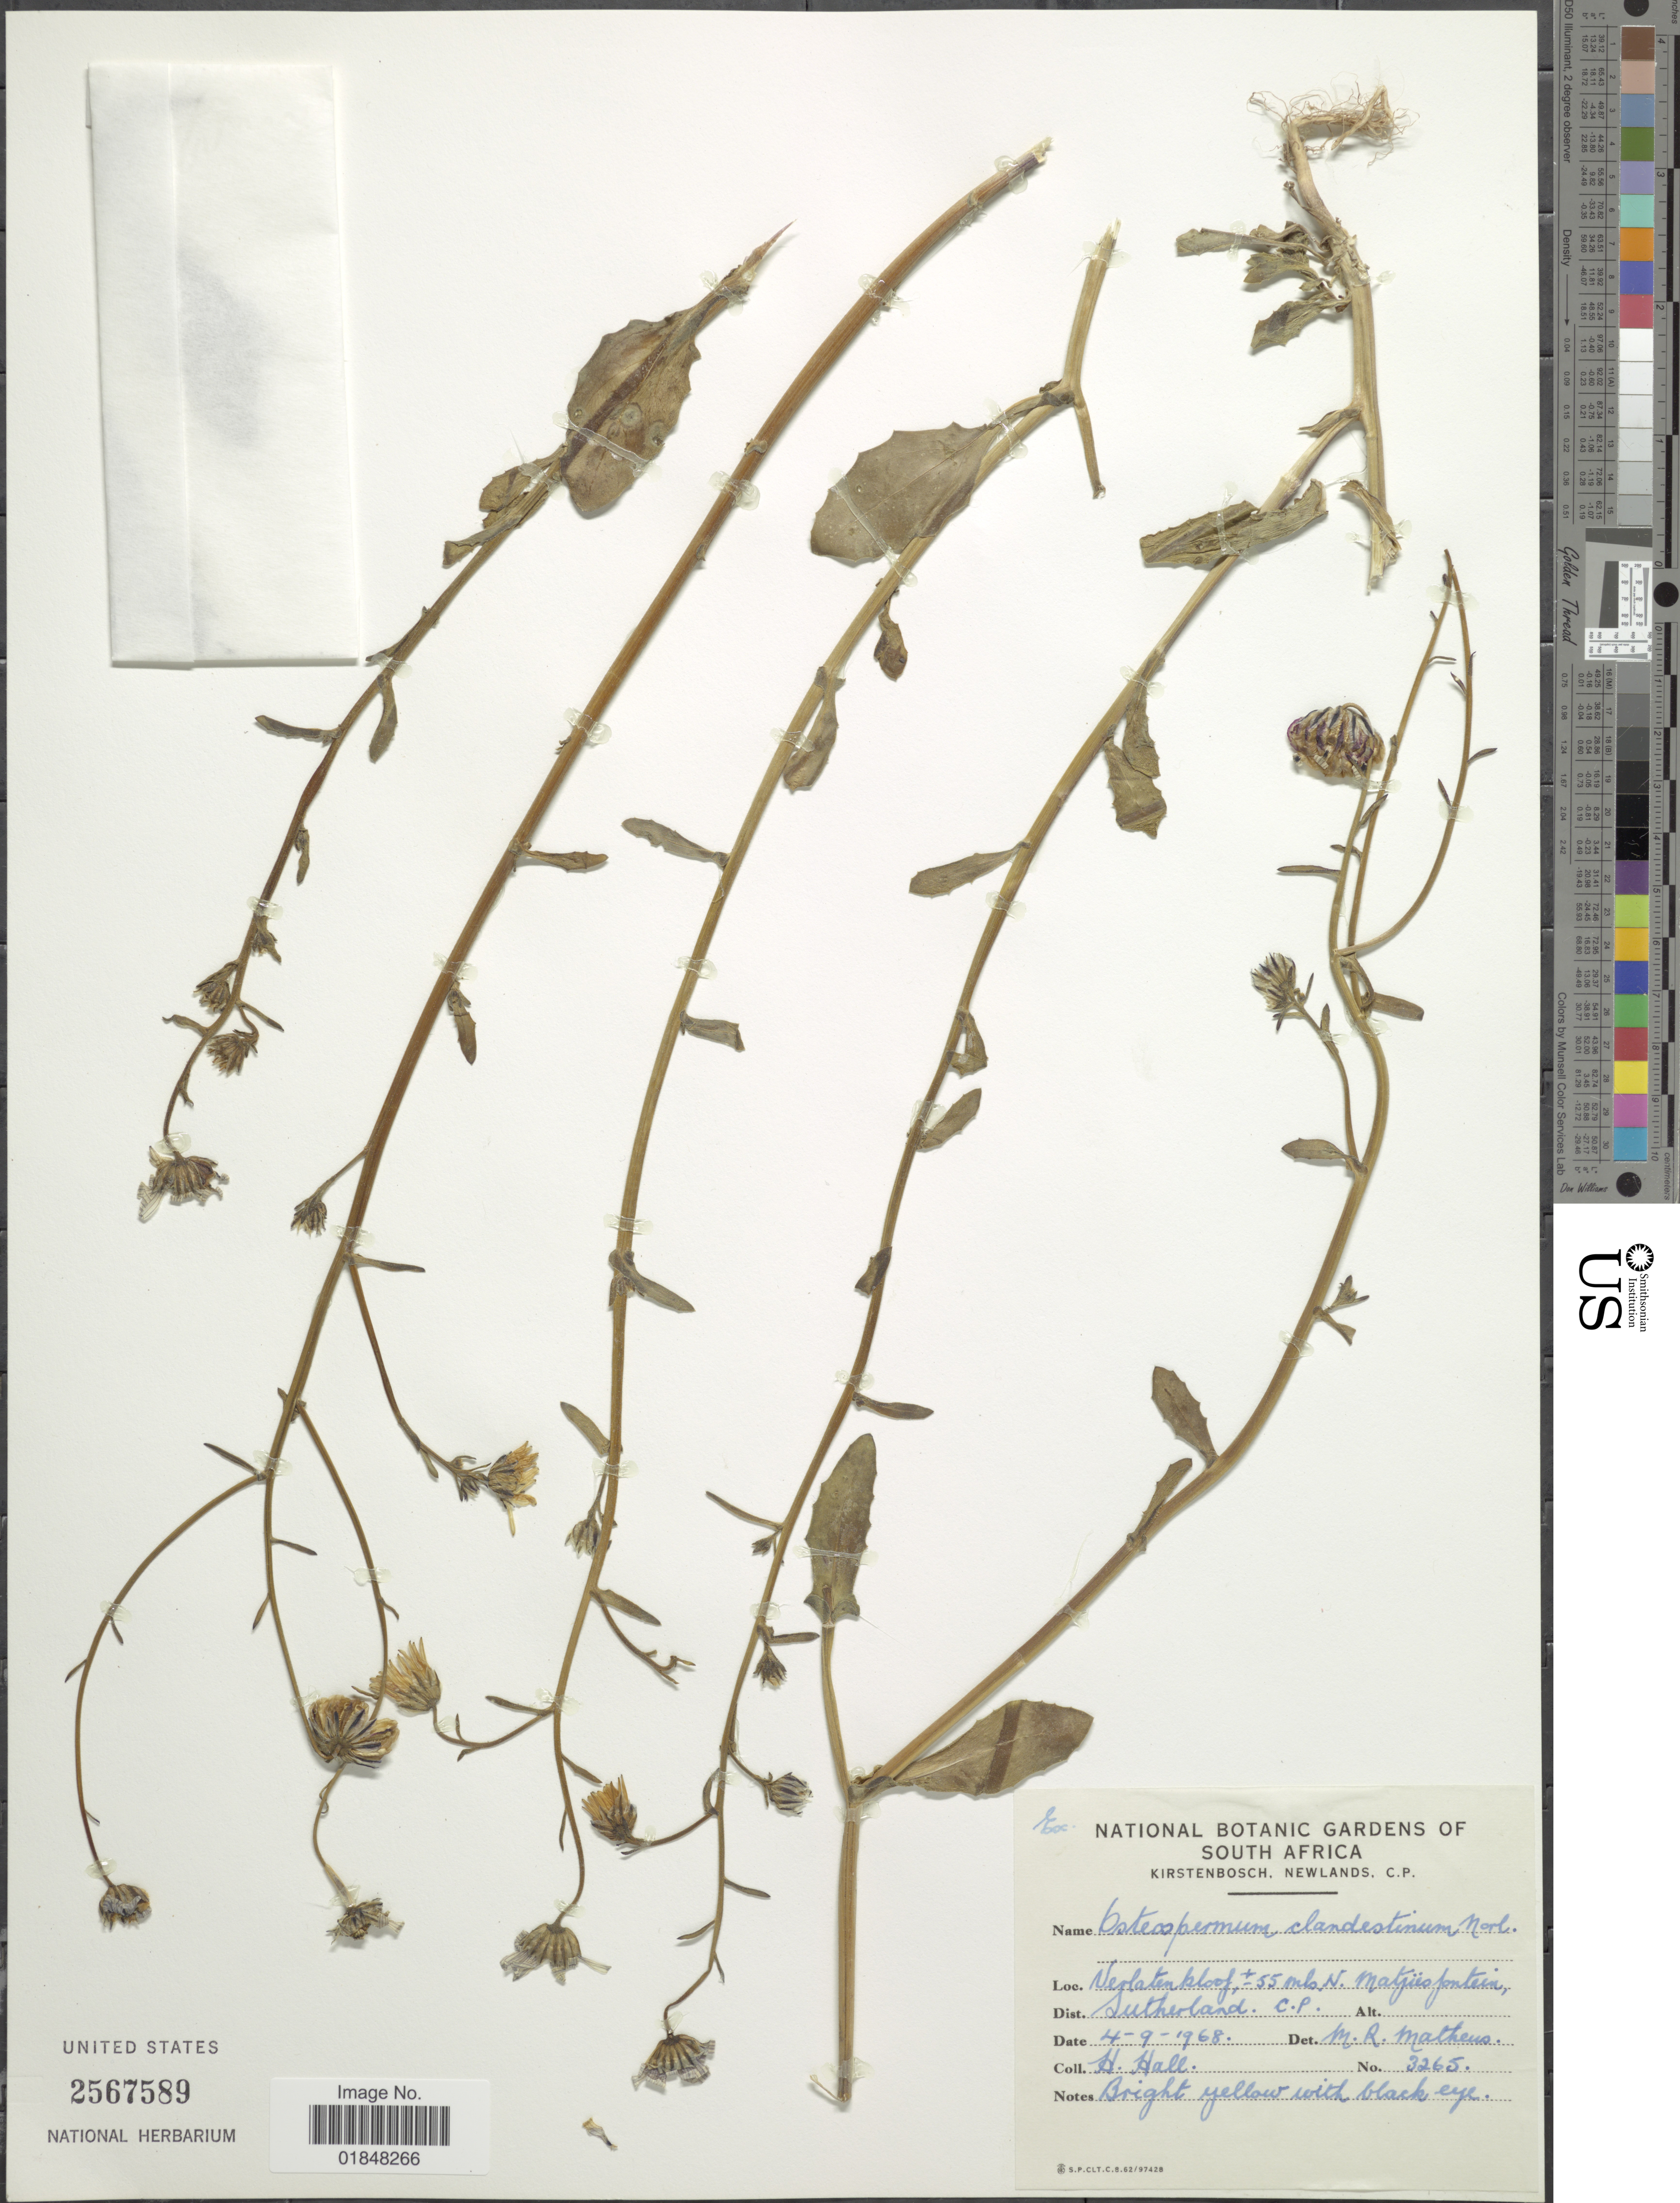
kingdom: Plantae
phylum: Tracheophyta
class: Magnoliopsida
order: Asterales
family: Asteraceae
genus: Osteospermum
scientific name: Osteospermum clandestinum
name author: (Less.) Norl.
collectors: H. Hall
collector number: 3265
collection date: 1968-09-04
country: South Africa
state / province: Northern Cape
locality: Verlatenkloof ± 55 mls N Matjiesfontein, Dist. Sutherland C.P.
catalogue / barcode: US 2567589